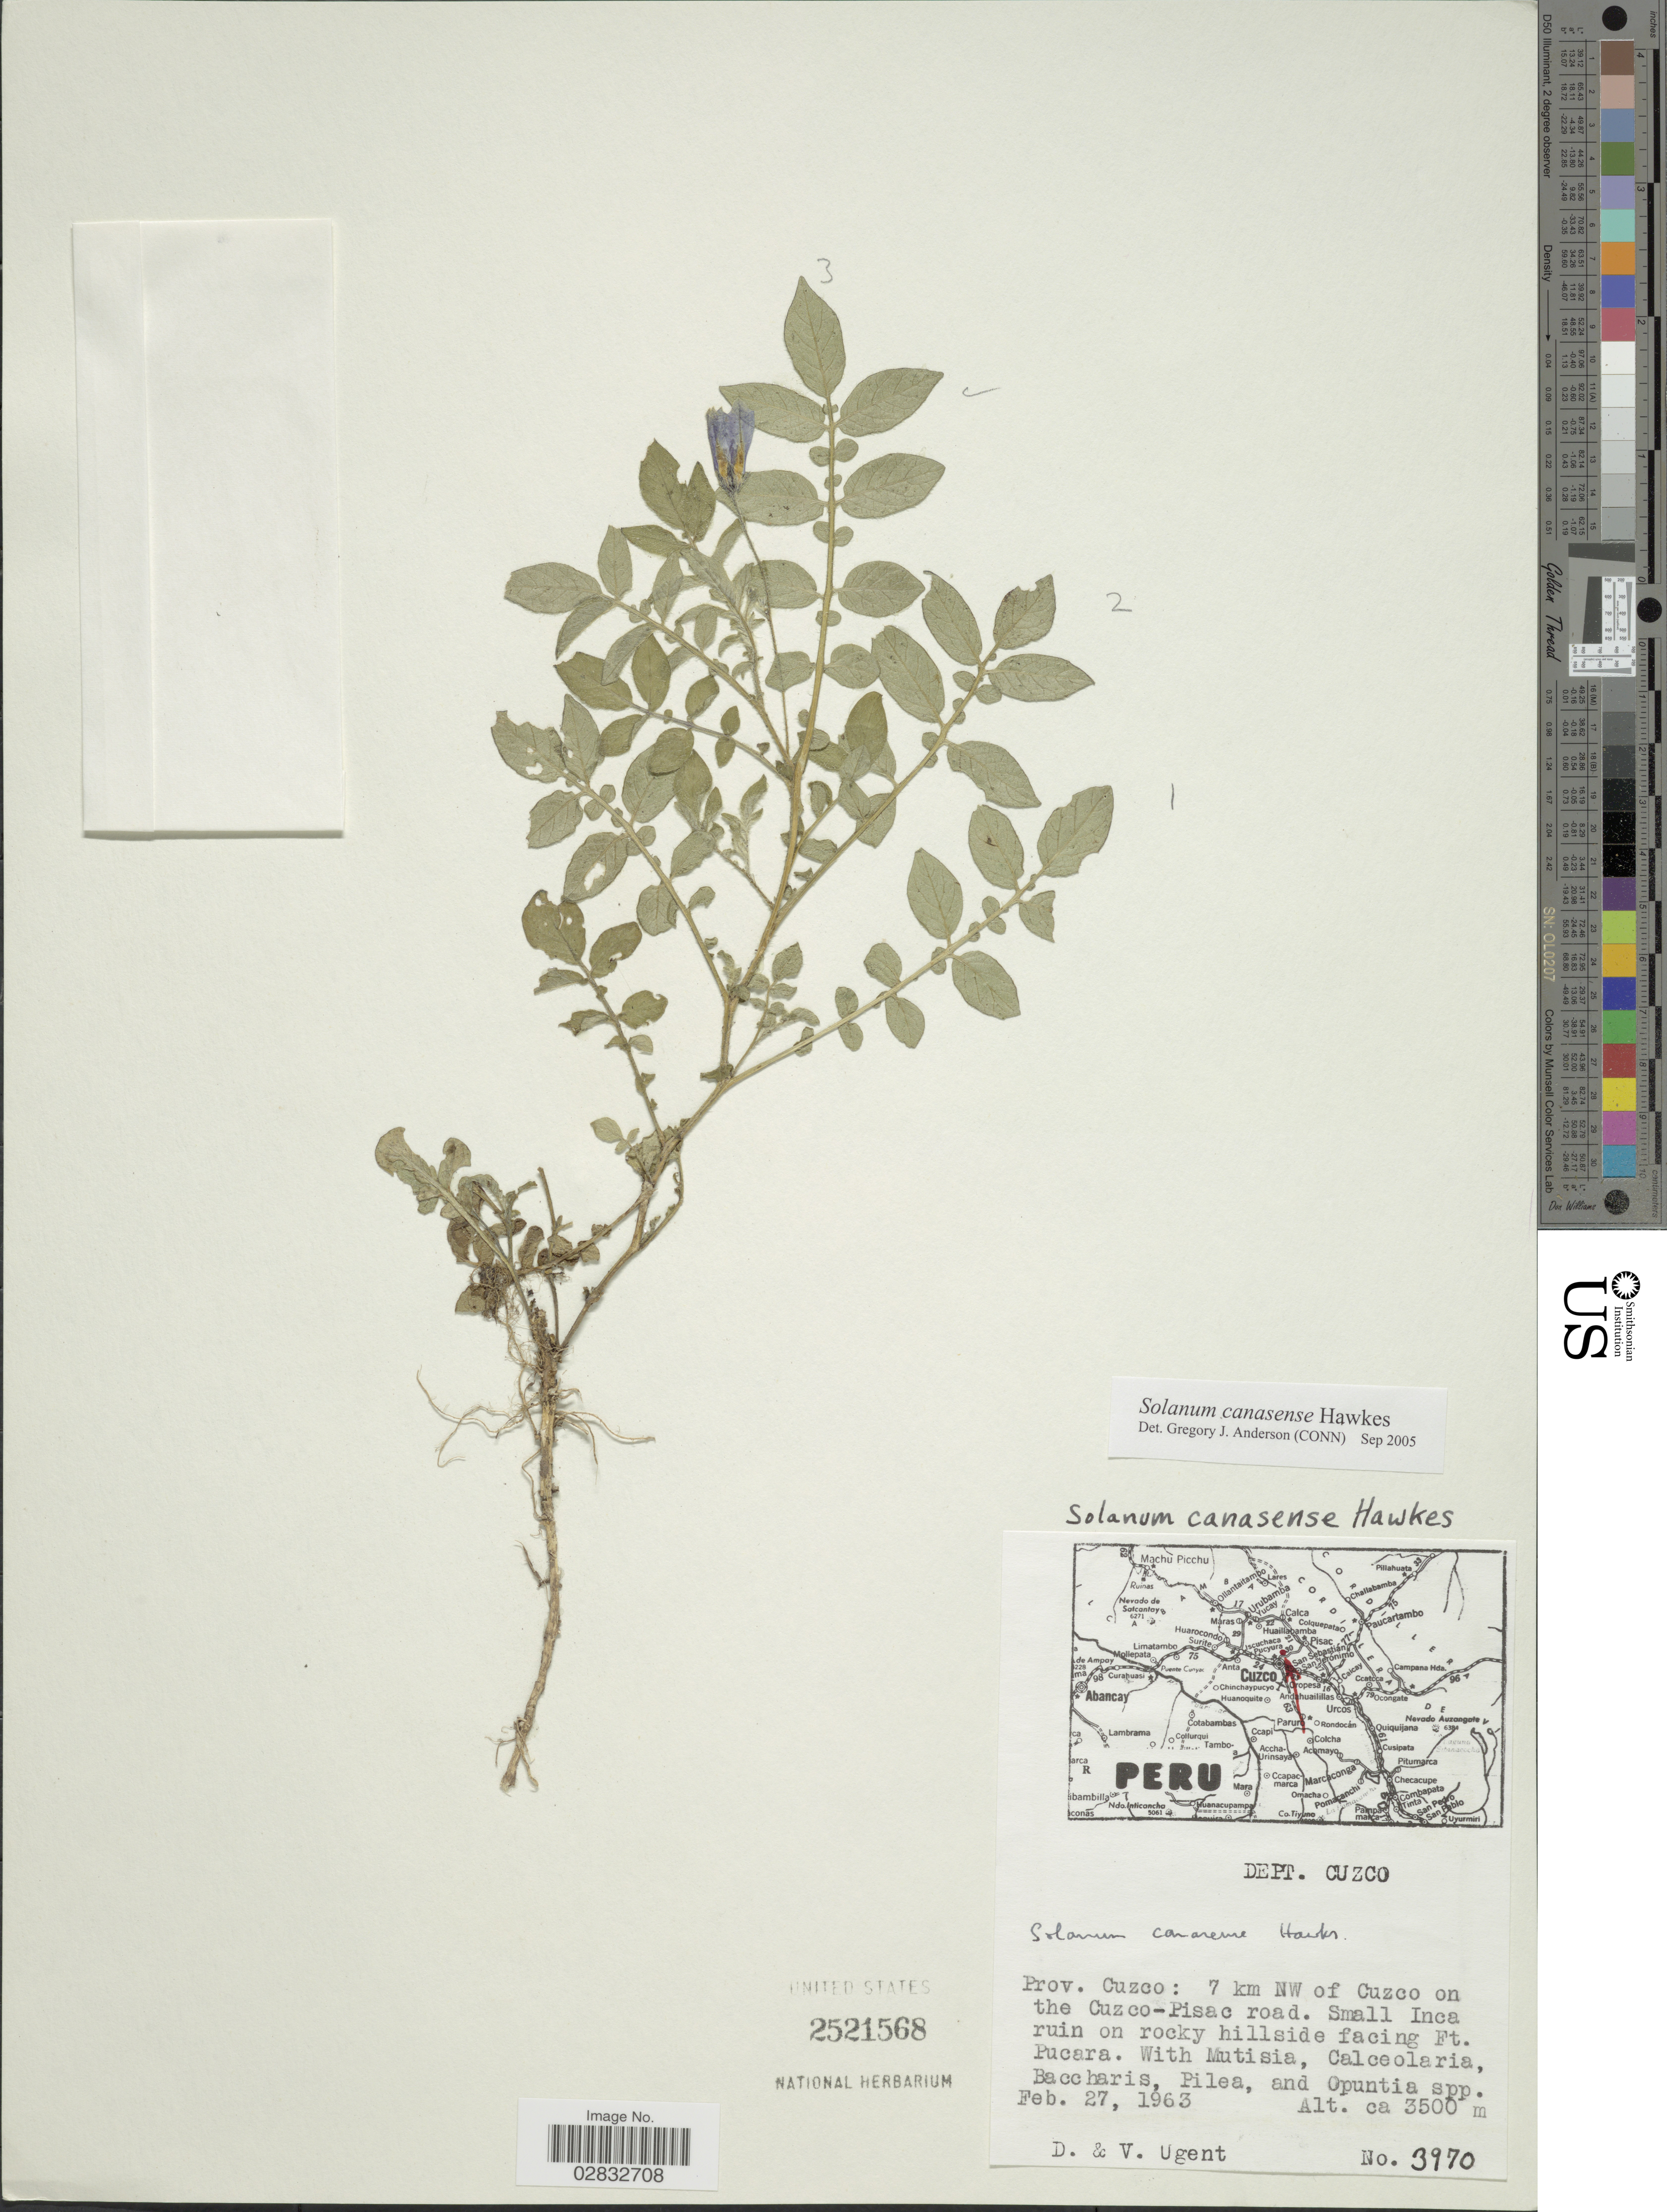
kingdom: Plantae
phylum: Tracheophyta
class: Magnoliopsida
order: Solanales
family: Solanaceae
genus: Solanum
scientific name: Solanum canaosense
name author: L.B. Sm. & Downs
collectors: D. Ugent & V. Ugent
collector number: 3970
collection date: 1963-02-27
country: Peru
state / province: Cusco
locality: Dept. Cuzco. Prov. Cuzco: 7 km NW of Cuzco on the Cuzco-Pisac road. Small Inca ruin on rocky hillside facing Ft. Pucara.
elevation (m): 3500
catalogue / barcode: US 2521568